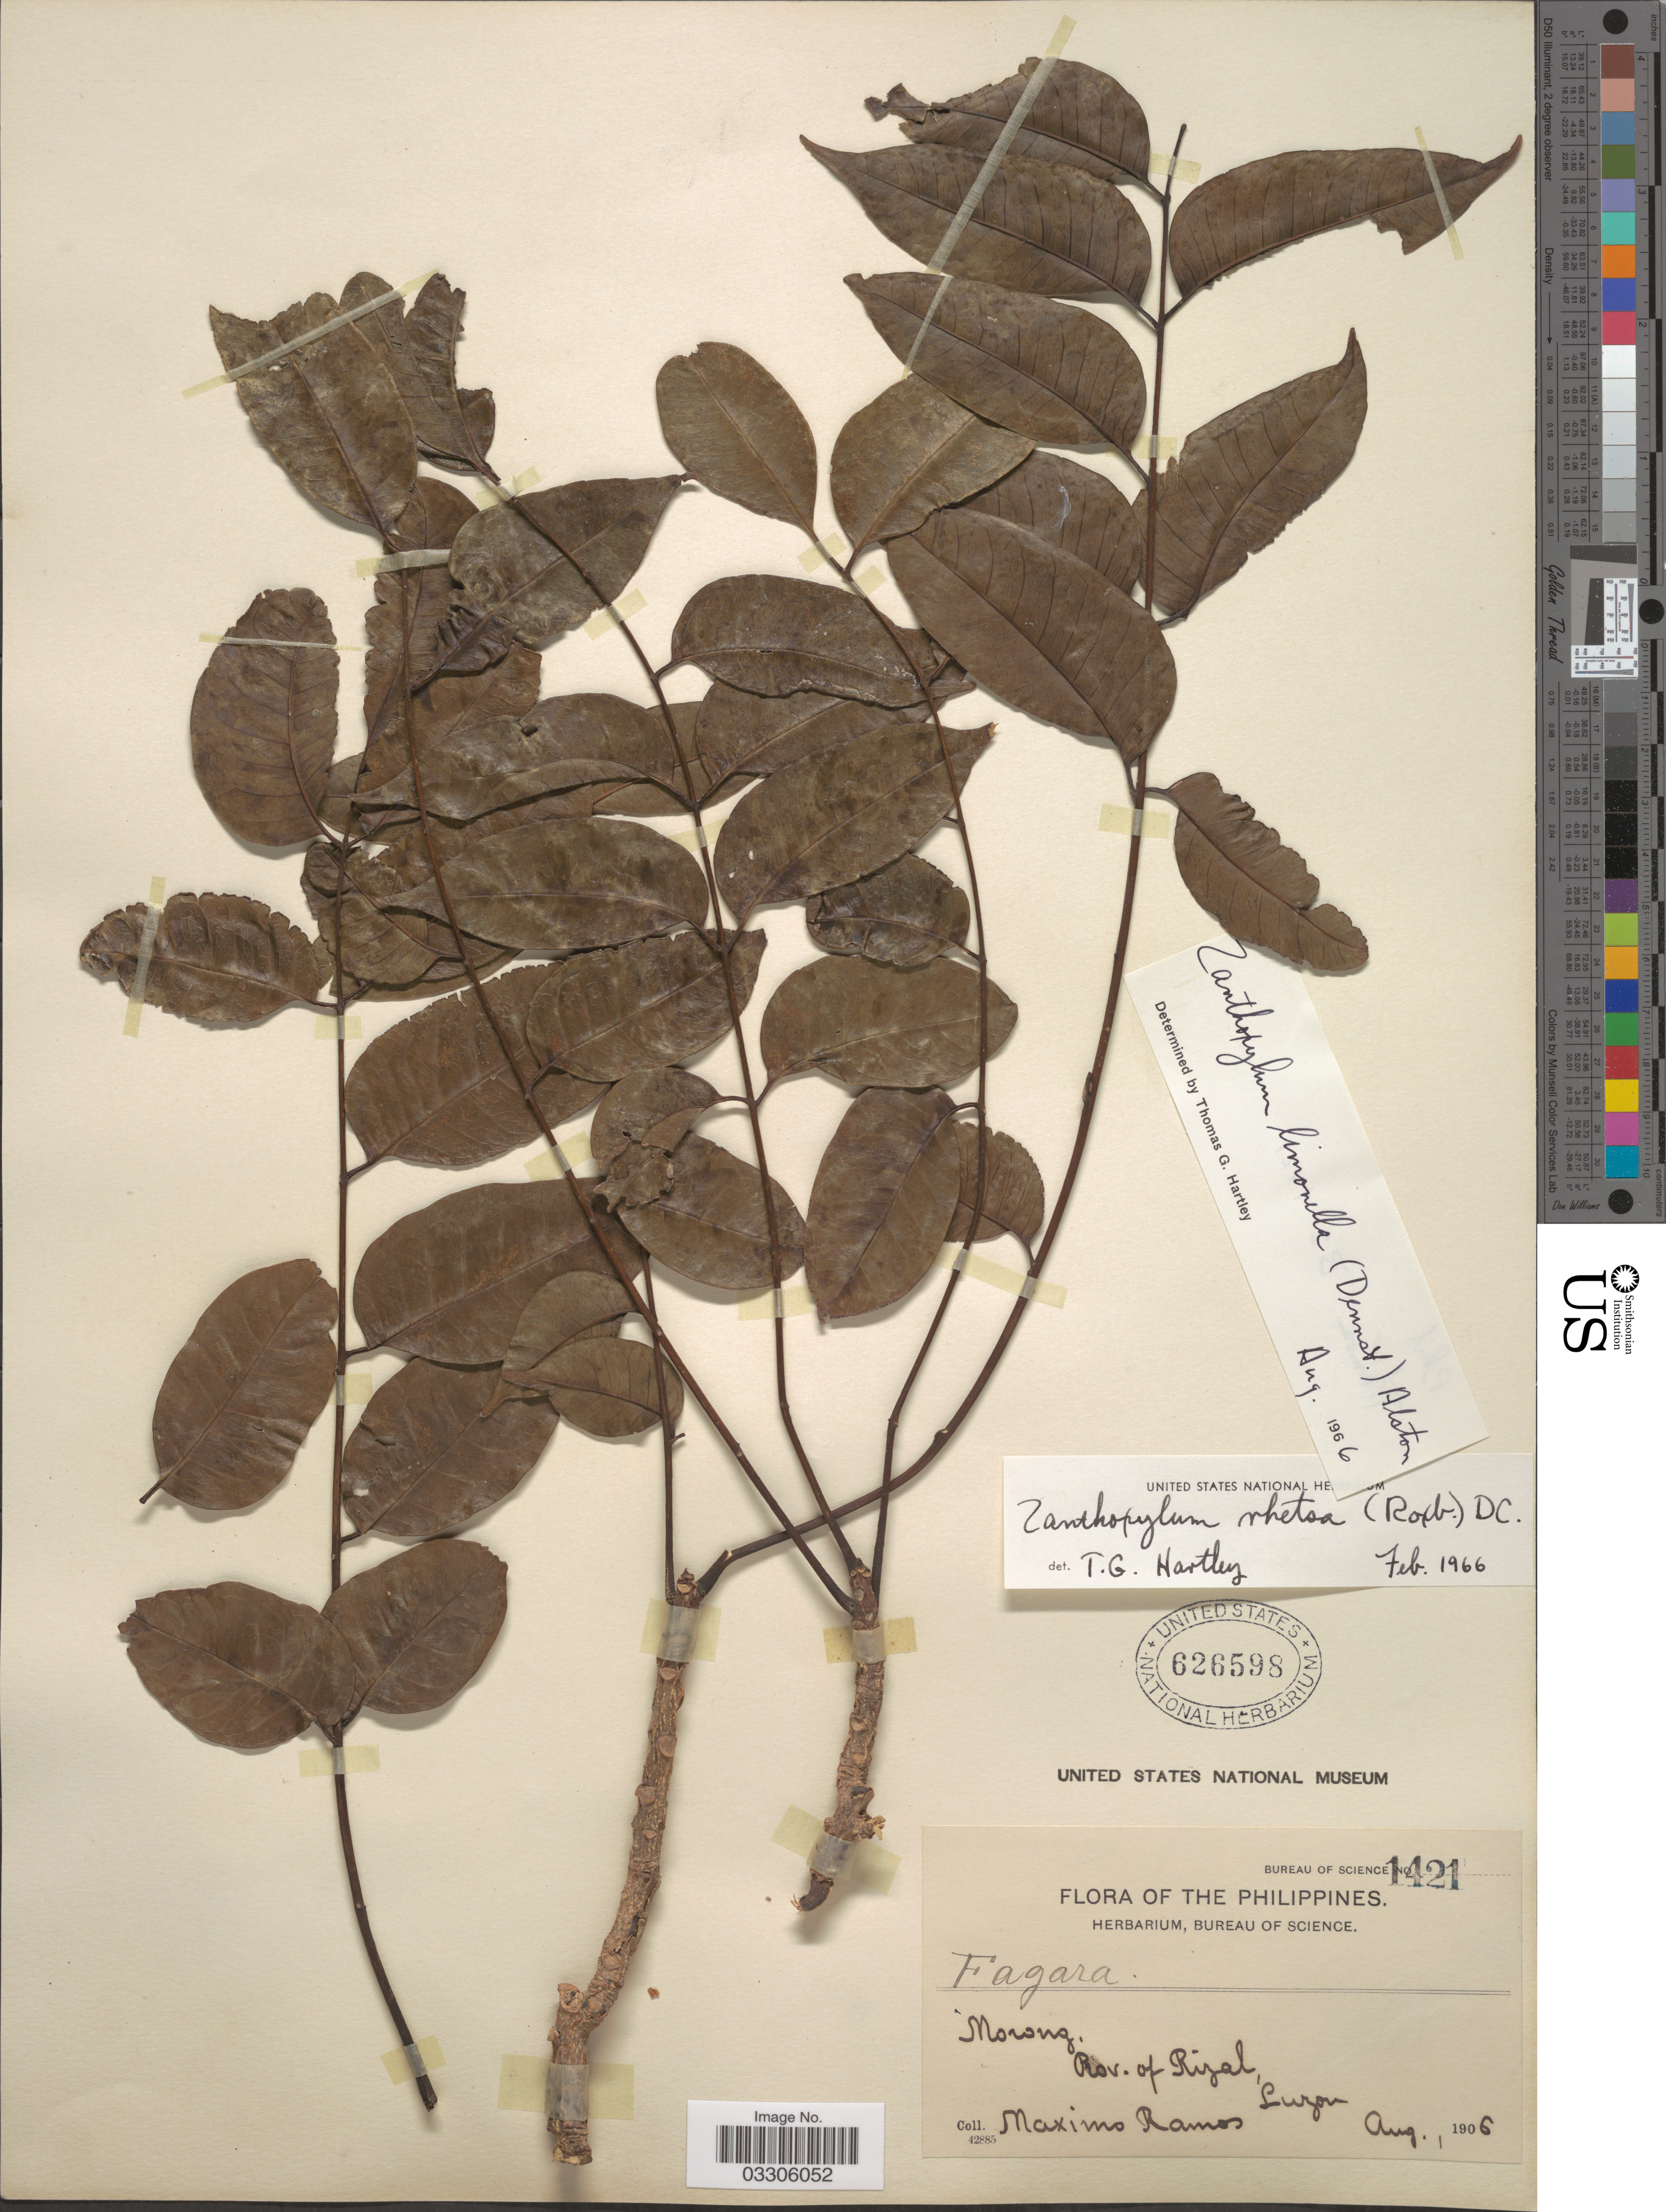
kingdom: Plantae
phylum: Tracheophyta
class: Magnoliopsida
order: Sapindales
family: Rutaceae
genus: Zanthoxylum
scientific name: Zanthoxylum limonella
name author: (Dennst.) Alston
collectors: M. Ramos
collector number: Bureau of Science 1421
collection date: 1906-08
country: Philippines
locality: Morong, Prov. of Rizal, Luzon.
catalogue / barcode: US 626598